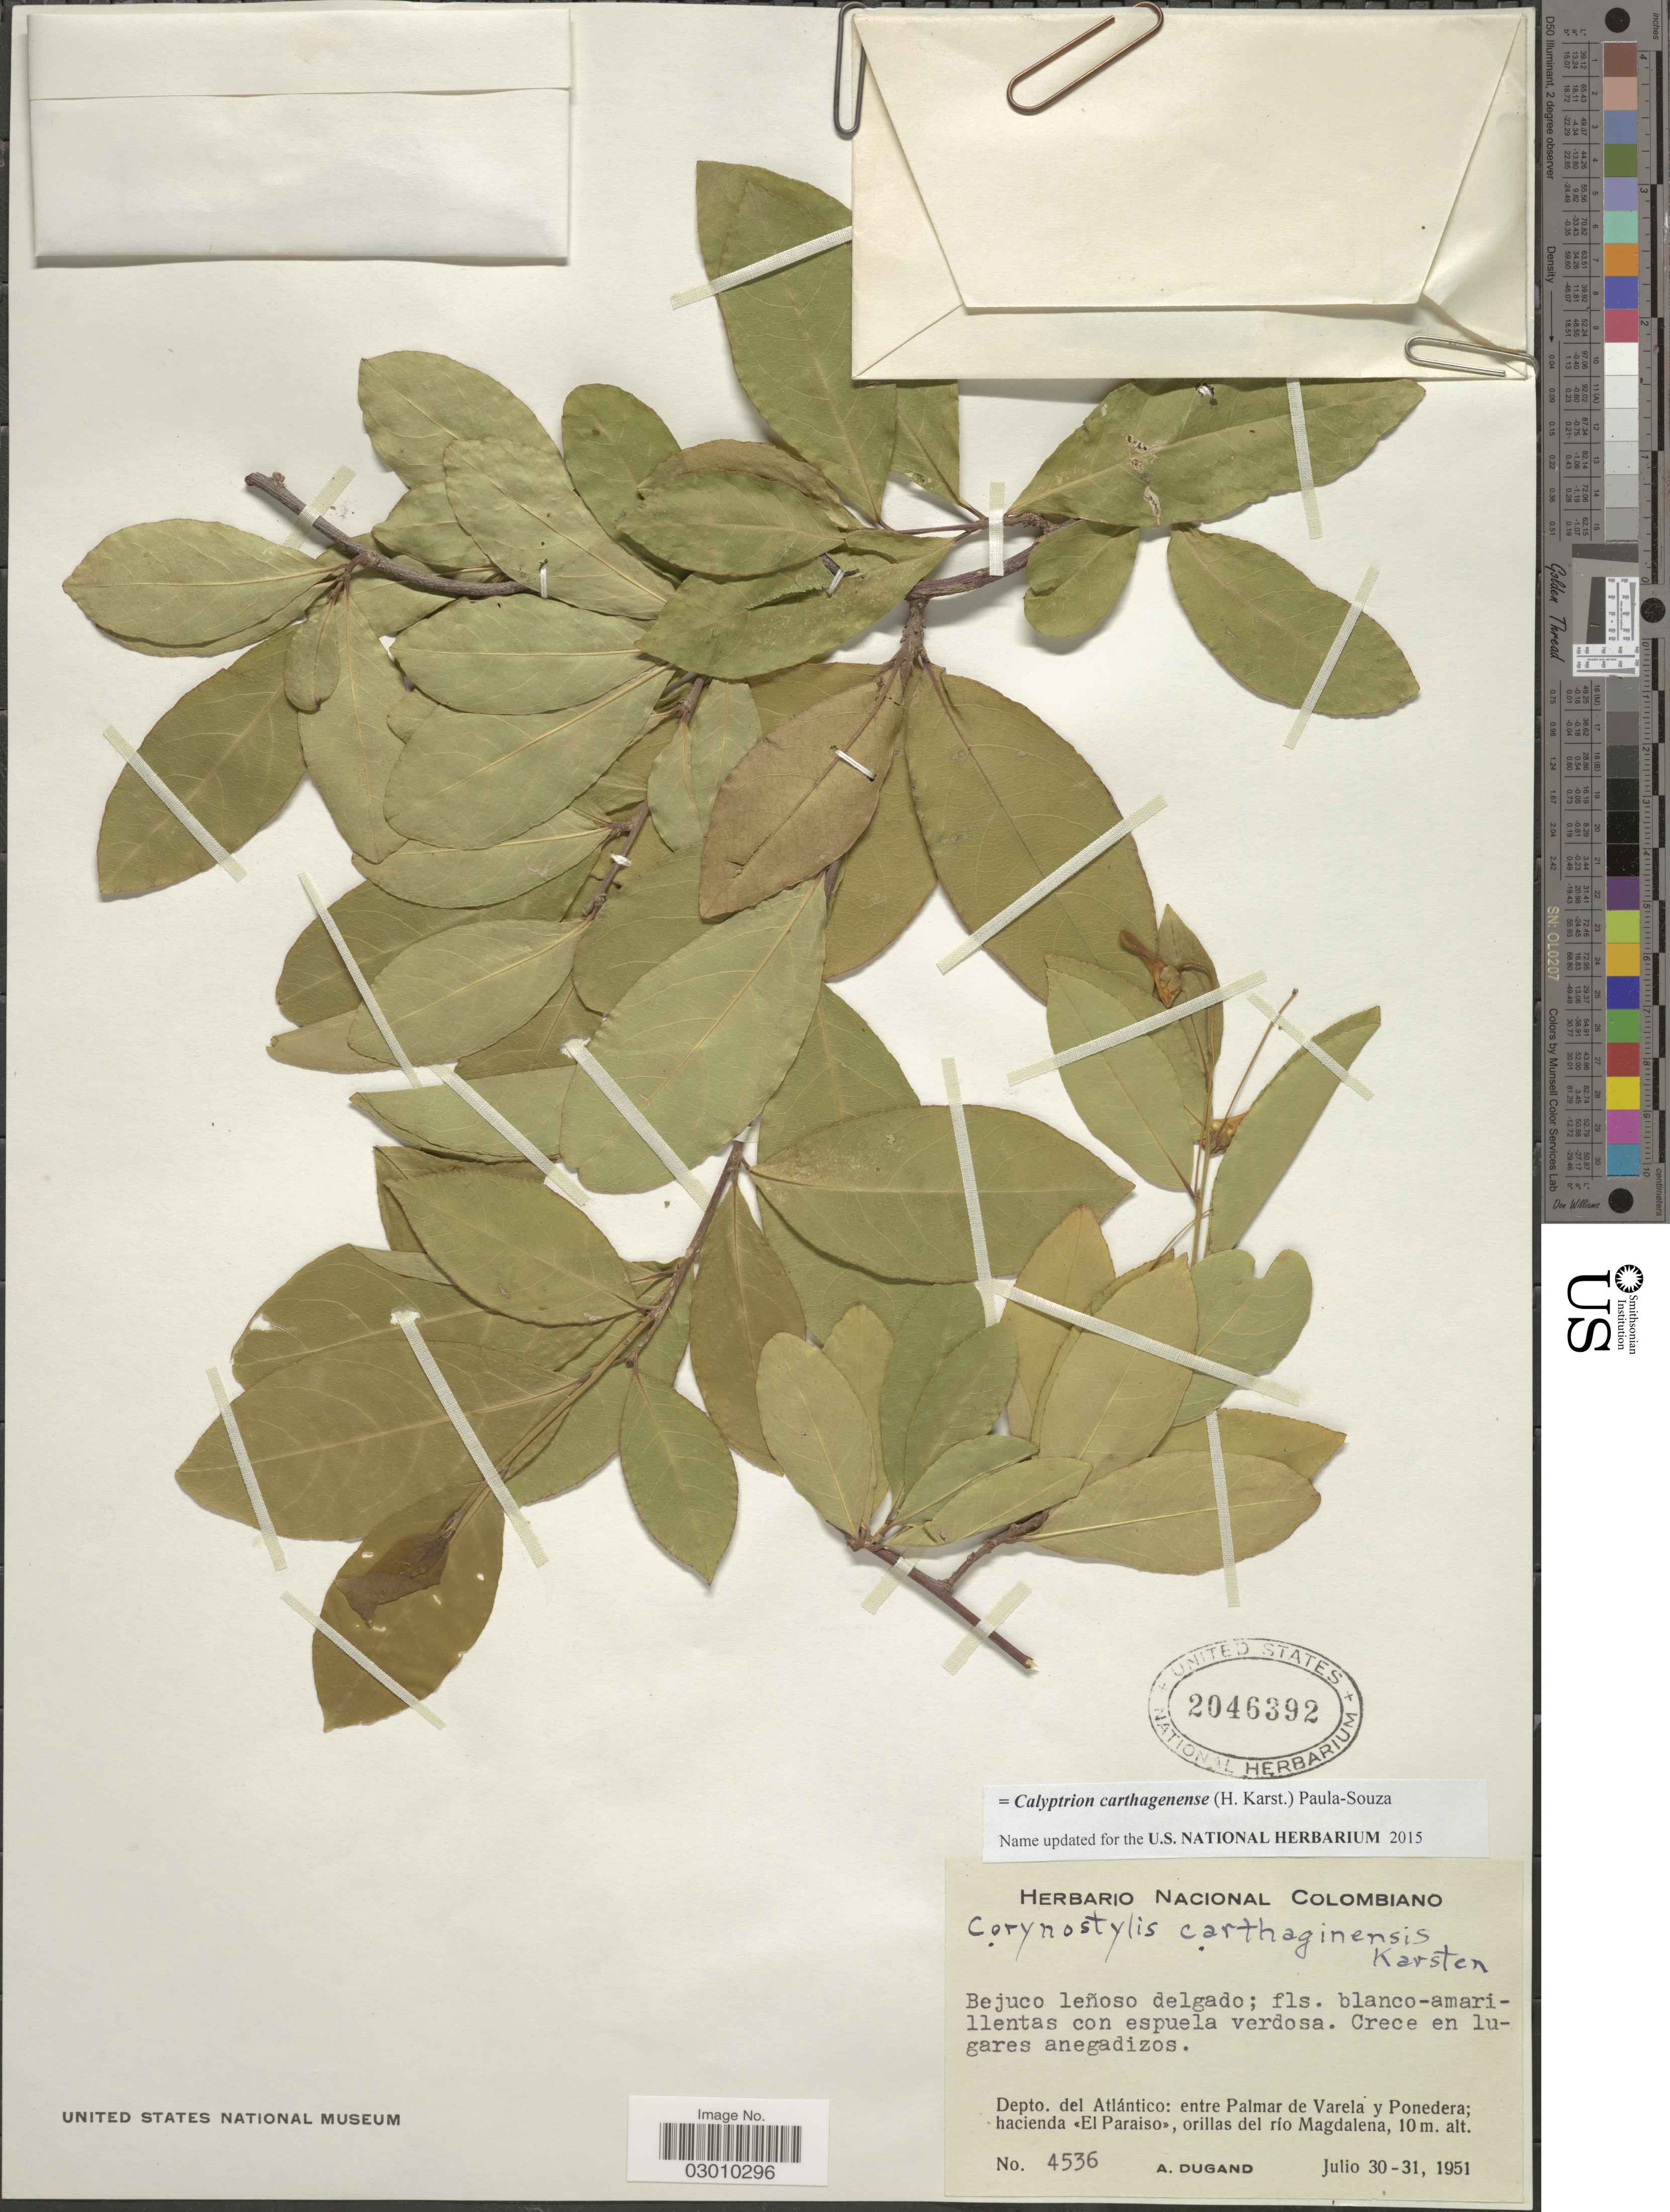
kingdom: Plantae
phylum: Tracheophyta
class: Magnoliopsida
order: Malpighiales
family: Violaceae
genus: Calyptrion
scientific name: Calyptrion carthagenense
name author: (H. Karst.) Paula-Souza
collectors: A. Dugand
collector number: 4536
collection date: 1951-07-30/1951-07-31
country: Colombia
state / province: Atlántico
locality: Depto. del Atlántico: entre Palmar de Varela y Ponedera; hacienda El Paraiso, orillas del río Magdalena.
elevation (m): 10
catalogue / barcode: US 2046392